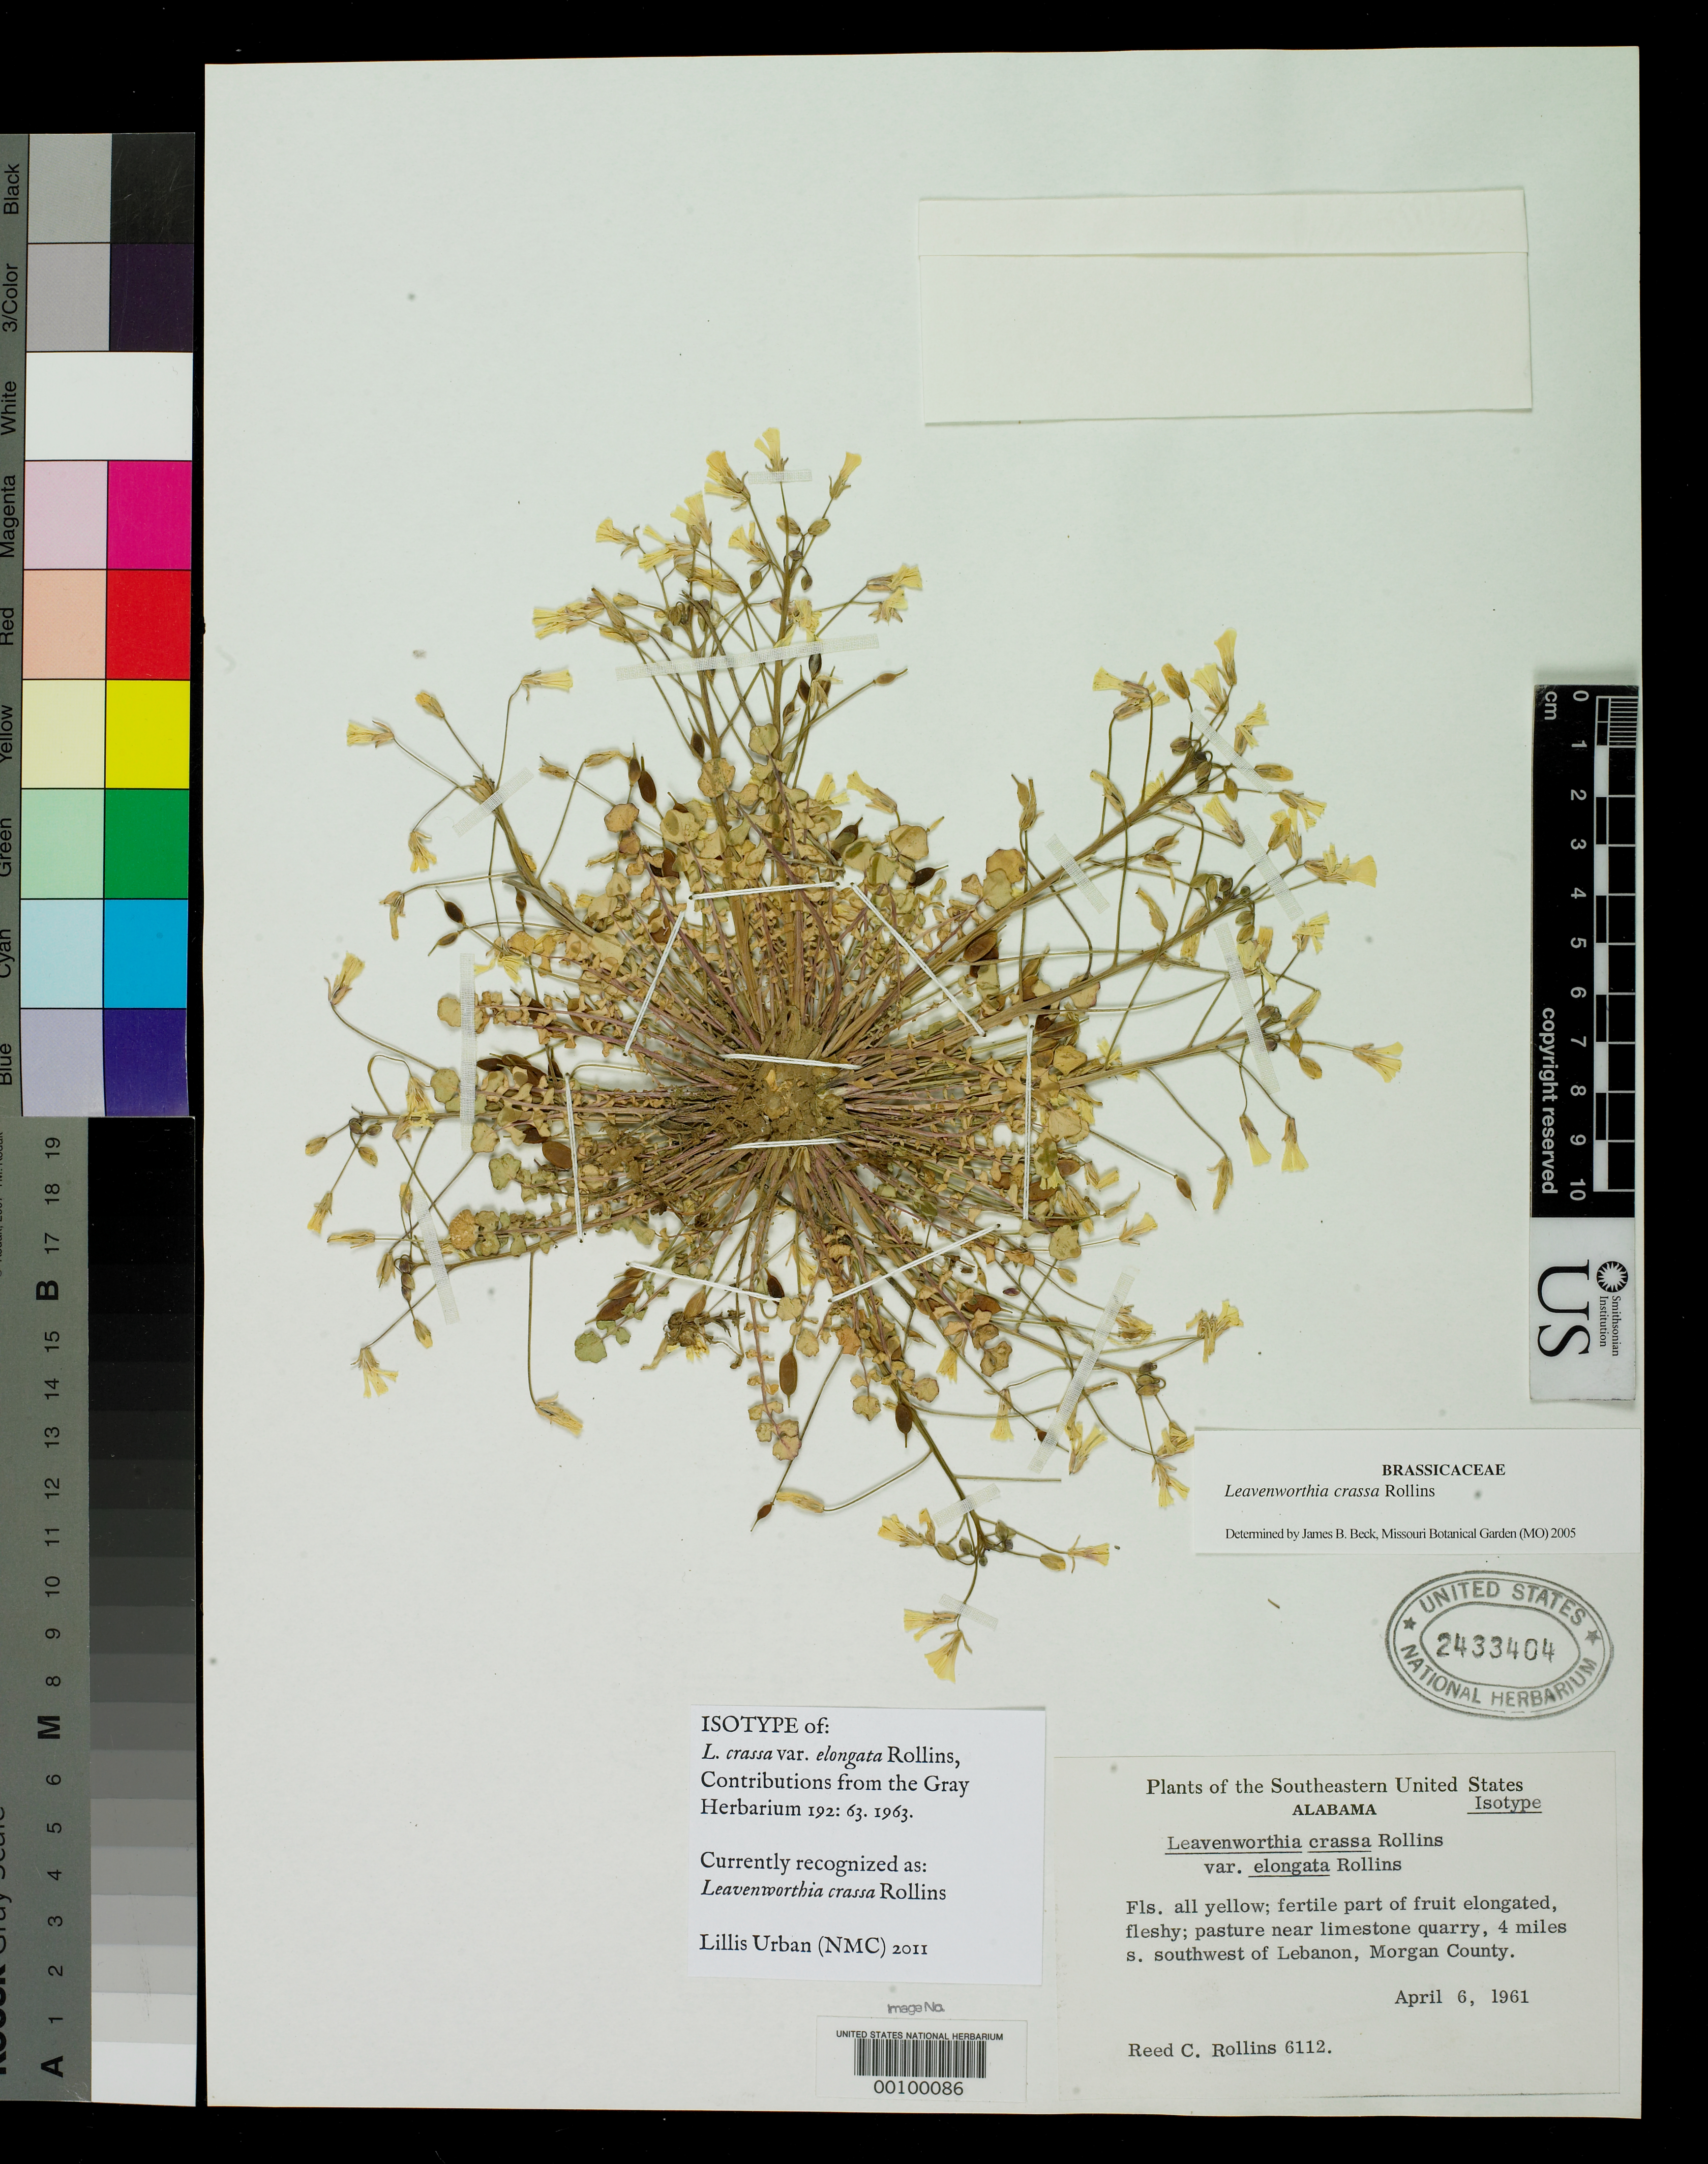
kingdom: Plantae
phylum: Tracheophyta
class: Magnoliopsida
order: Brassicales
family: Brassicaceae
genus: Leavenworthia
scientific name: Leavenworthia crassa var. elongata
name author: Rollins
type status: Isotype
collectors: R. C. Rollins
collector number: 6112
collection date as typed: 06 Apr 1961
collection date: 1961-04-06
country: United States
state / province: Alabama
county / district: Morgan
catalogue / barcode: US 2433404